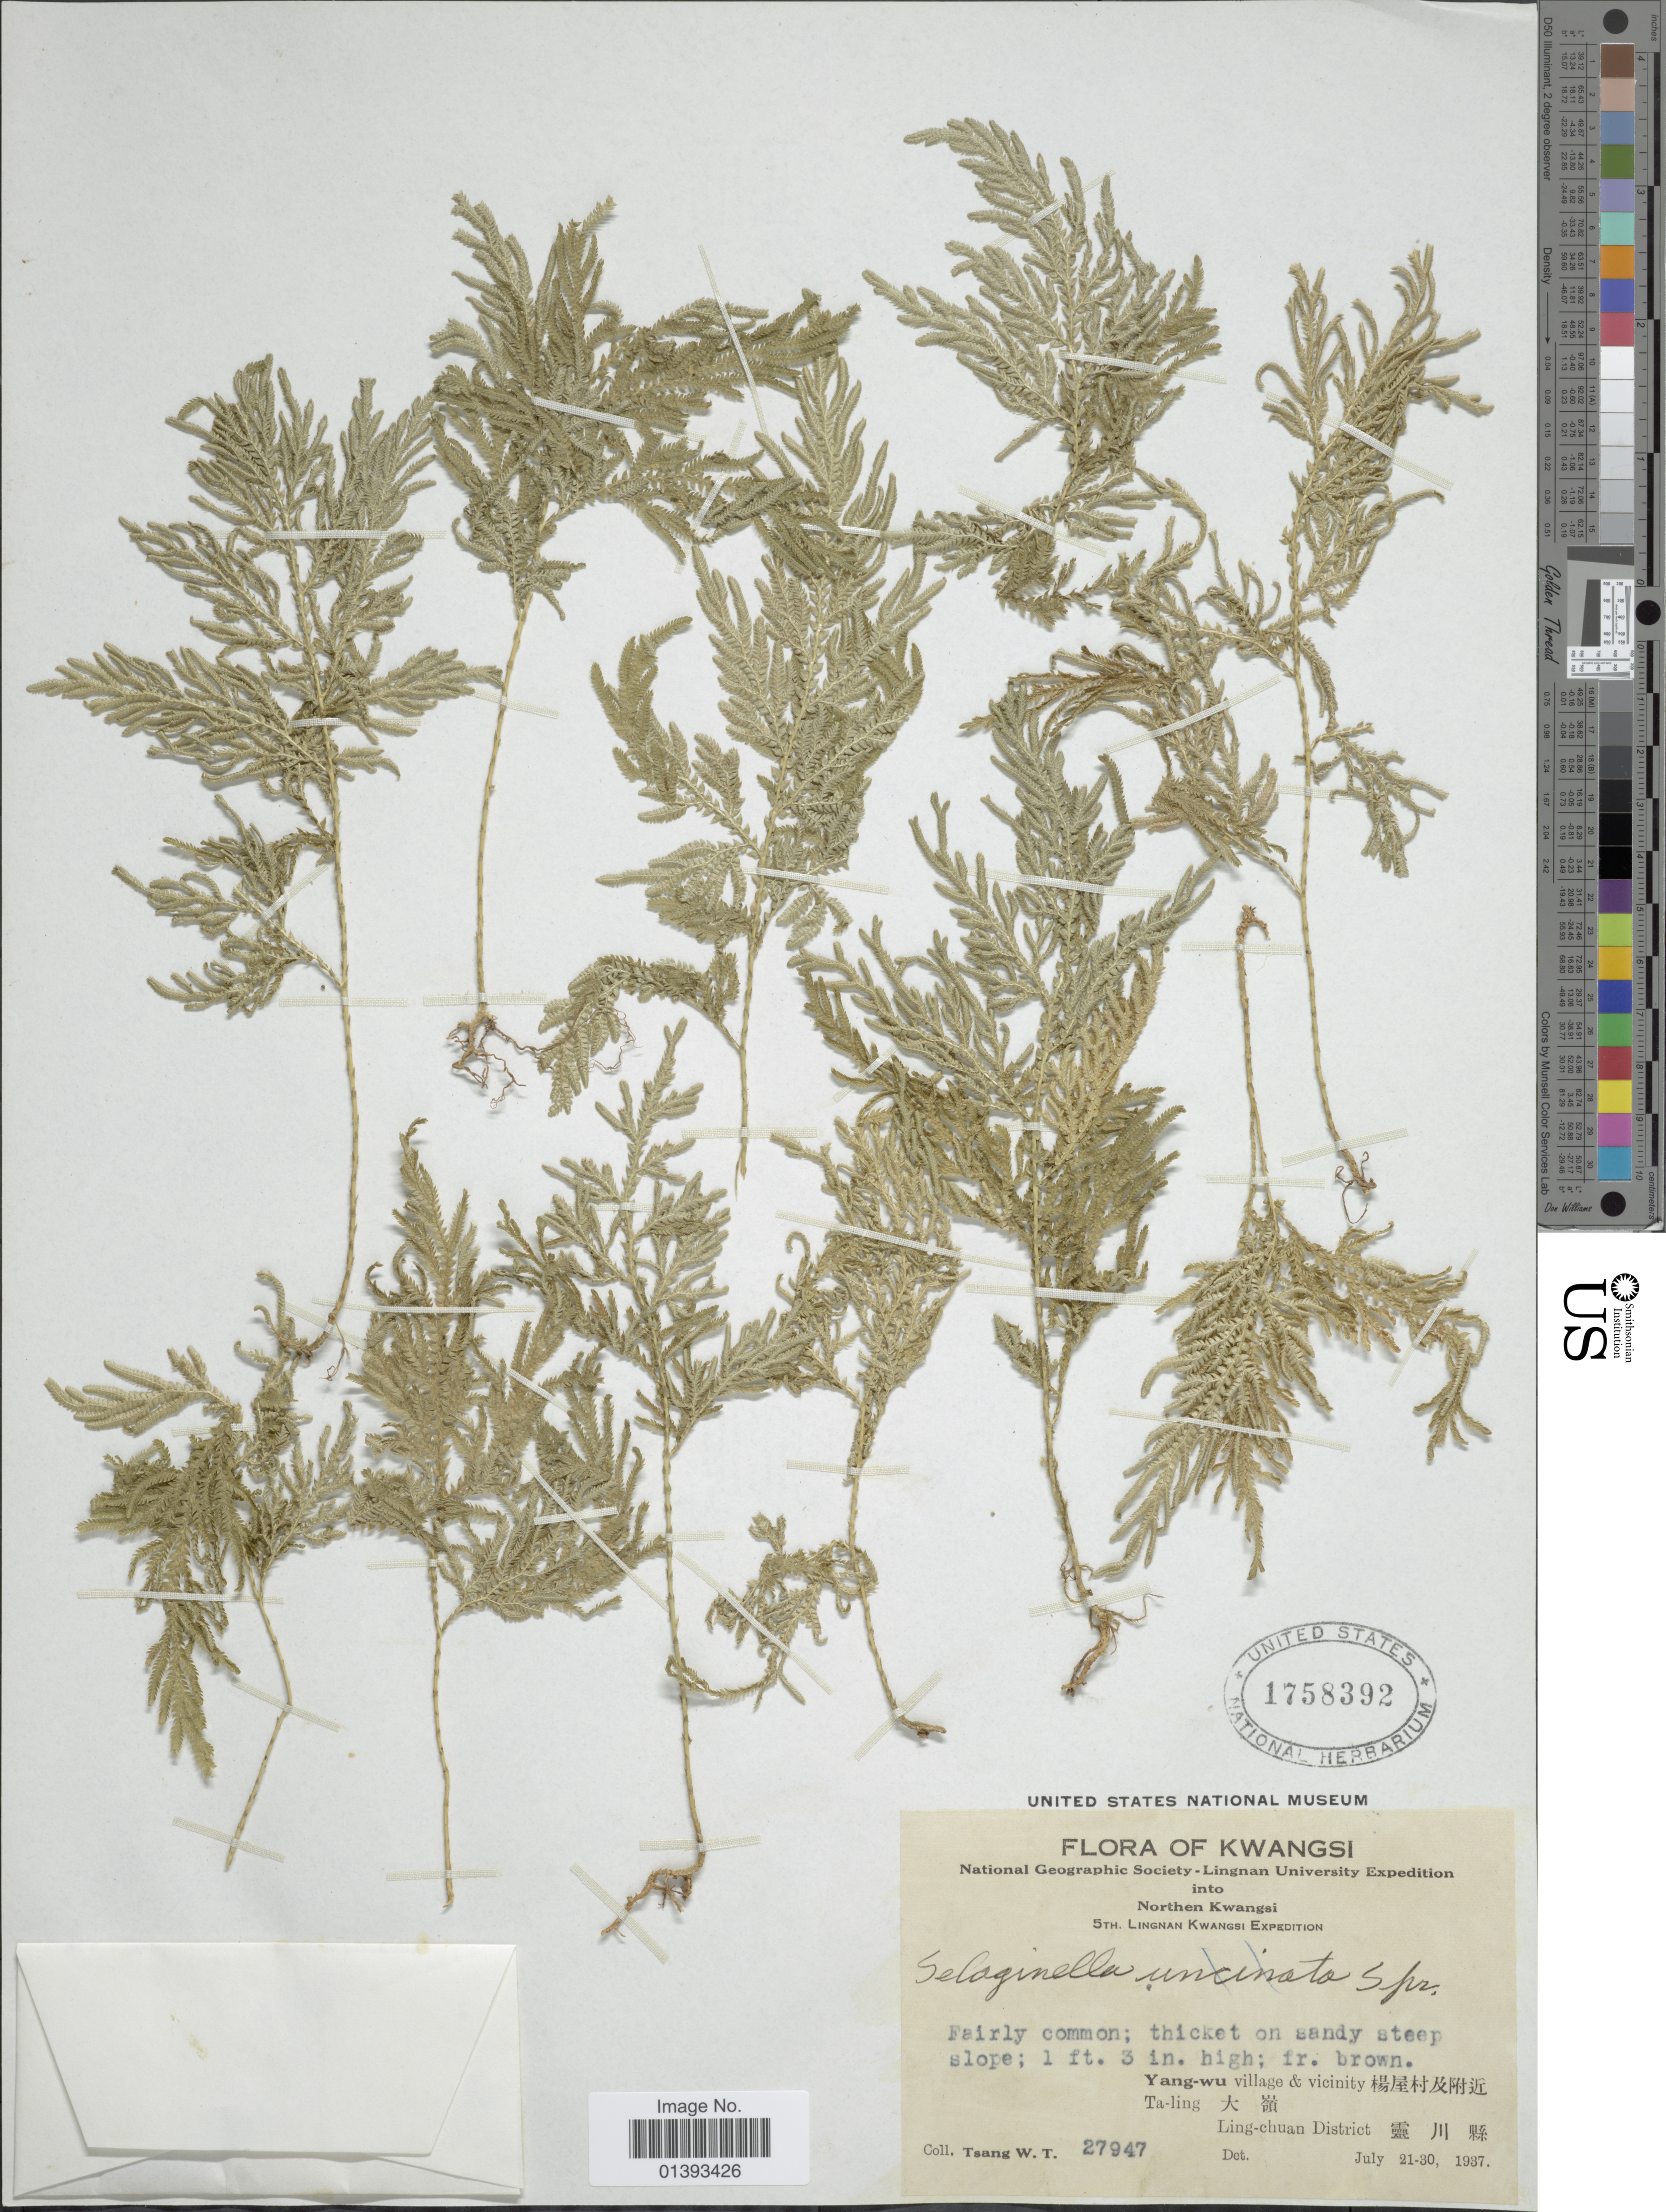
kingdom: Plantae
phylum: Tracheophyta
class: Lycopodiopsida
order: Selaginellales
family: Selaginellaceae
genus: Selaginella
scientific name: Selaginella uncinata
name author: (Desr. ex Poir.) Spring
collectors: W. T. Tsang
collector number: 27947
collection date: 1937-07-21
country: China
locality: Kwangsi, Yang-wu village & vicinity, Ta Ling, Ling-Chuan District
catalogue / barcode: US 1758392